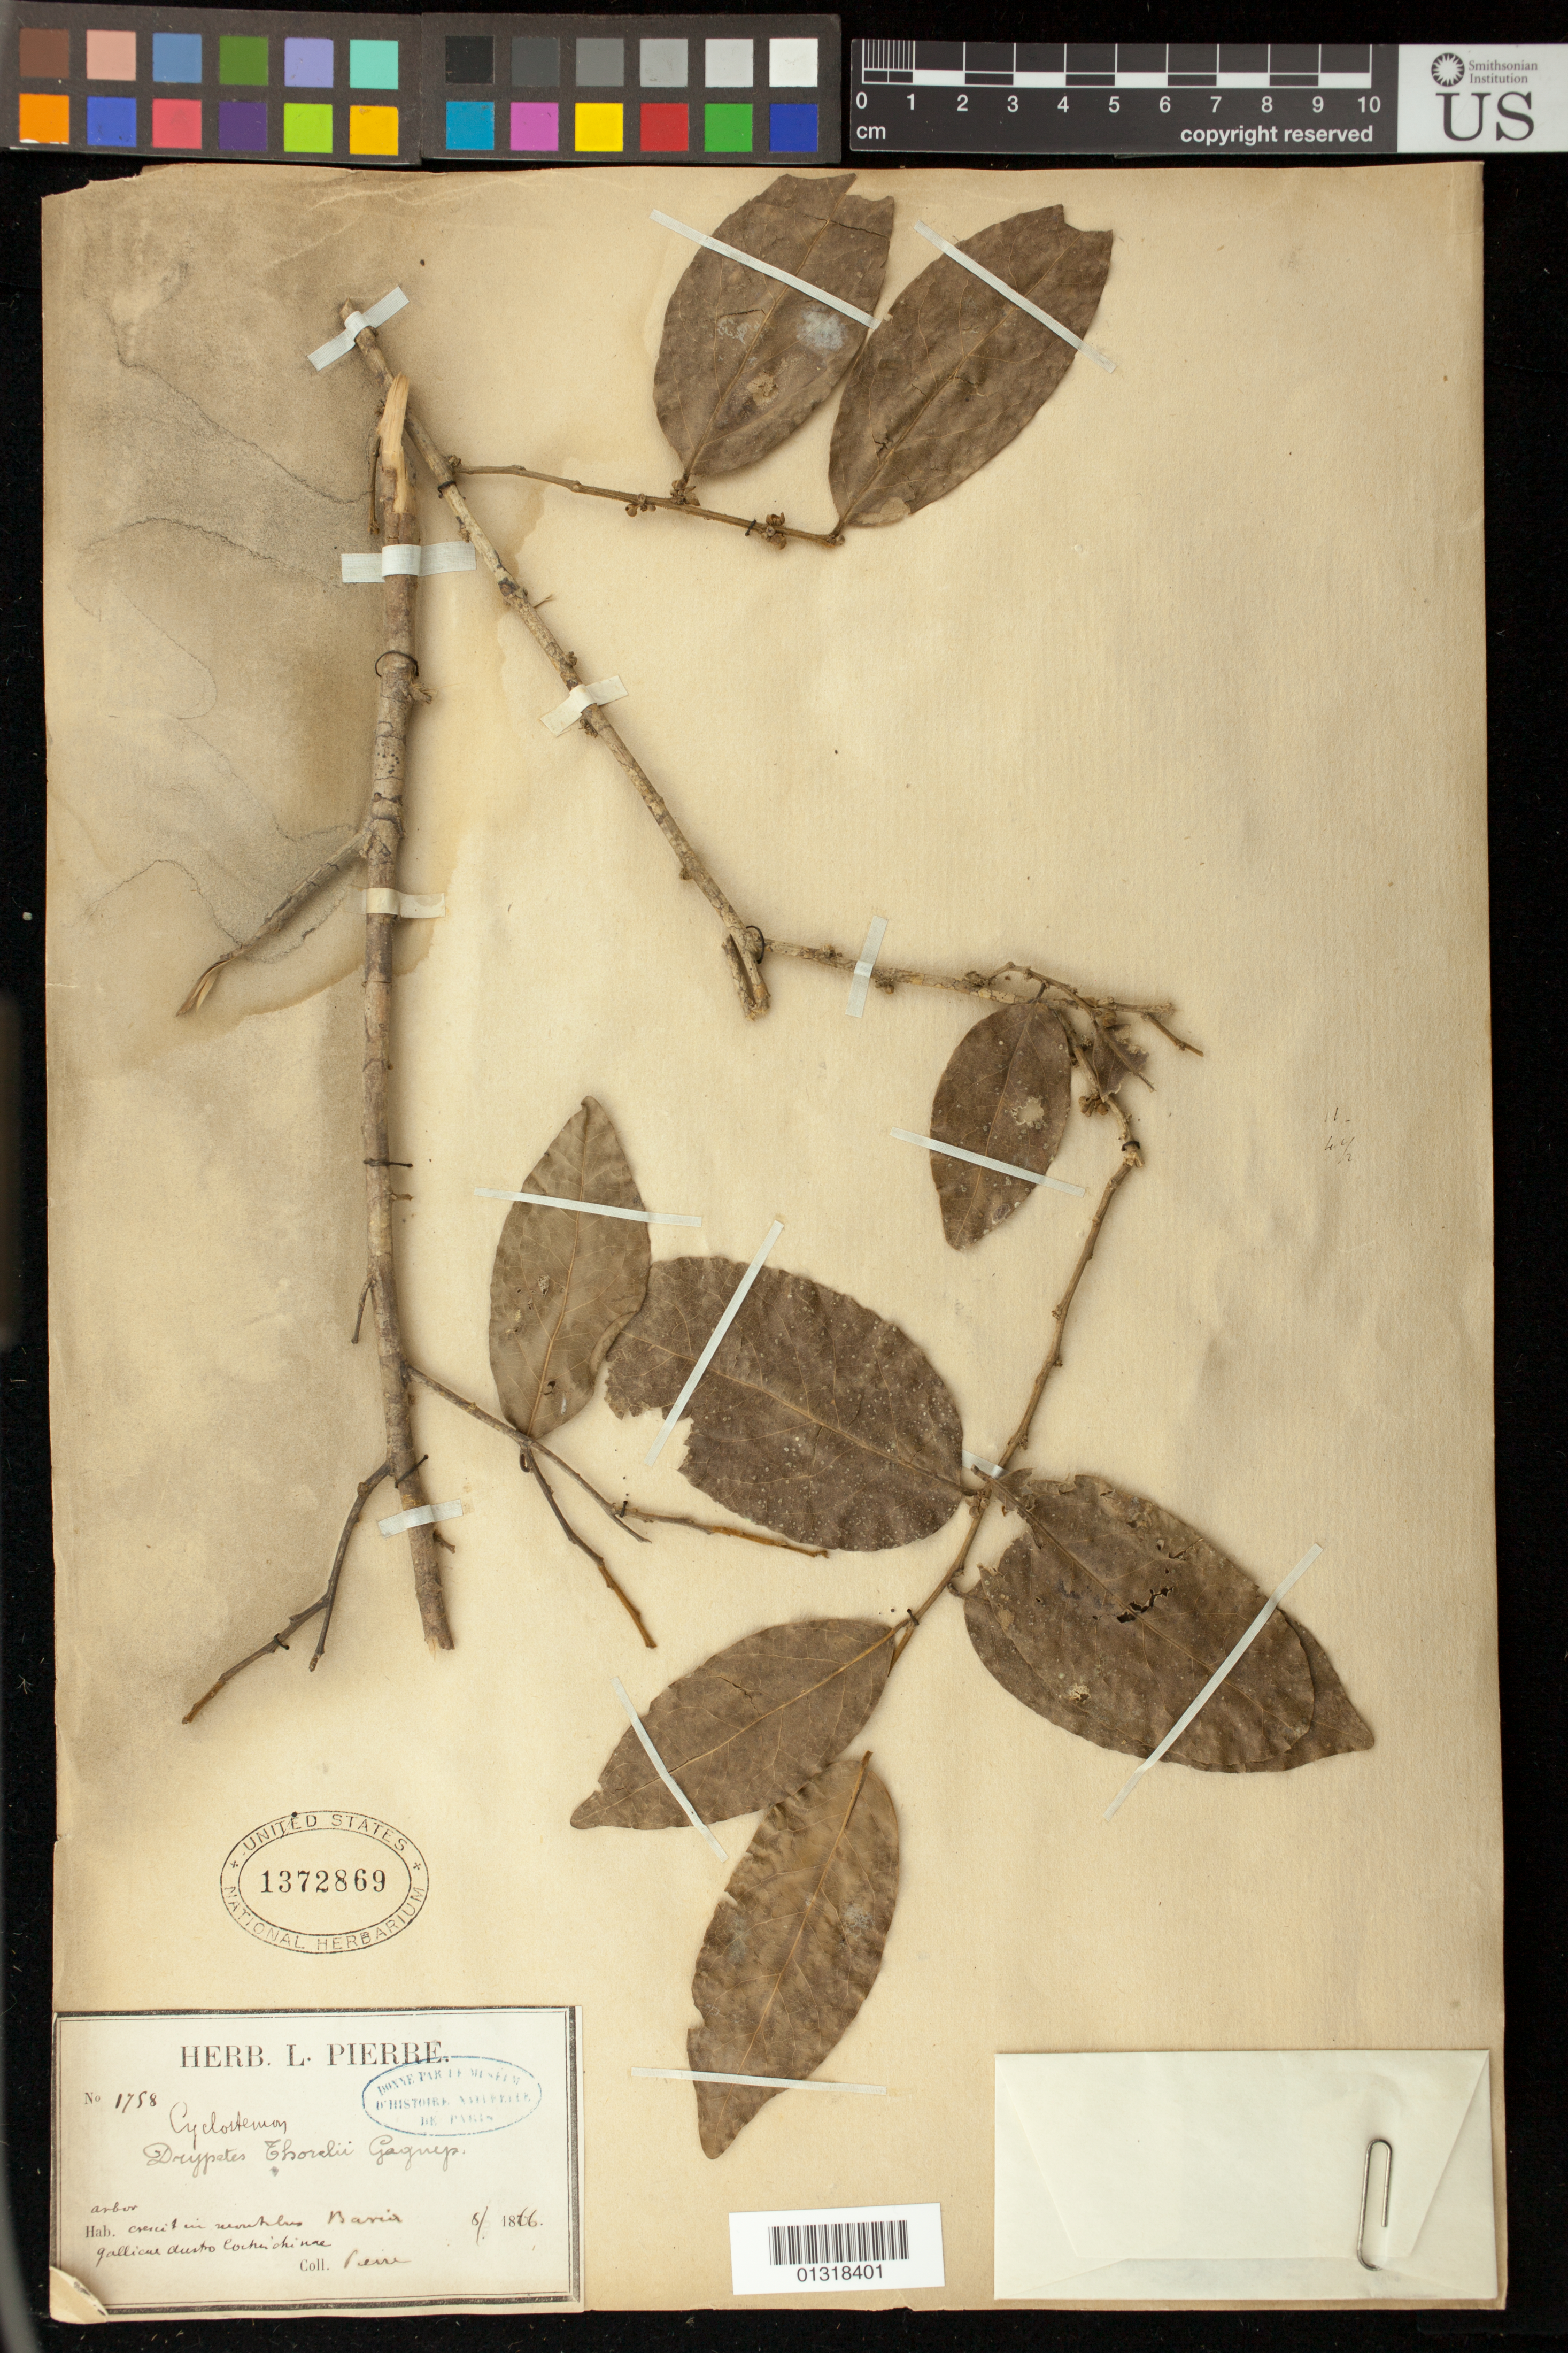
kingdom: Plantae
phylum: Tracheophyta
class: Magnoliopsida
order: Malpighiales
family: Putranjivaceae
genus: Drypetes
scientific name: Drypetes thorelii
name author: Gagnep.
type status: Isosyntype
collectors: J. Pierre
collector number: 1758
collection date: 1866-08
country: Vietnam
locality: Cochinchina. Baria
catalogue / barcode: US 1372869